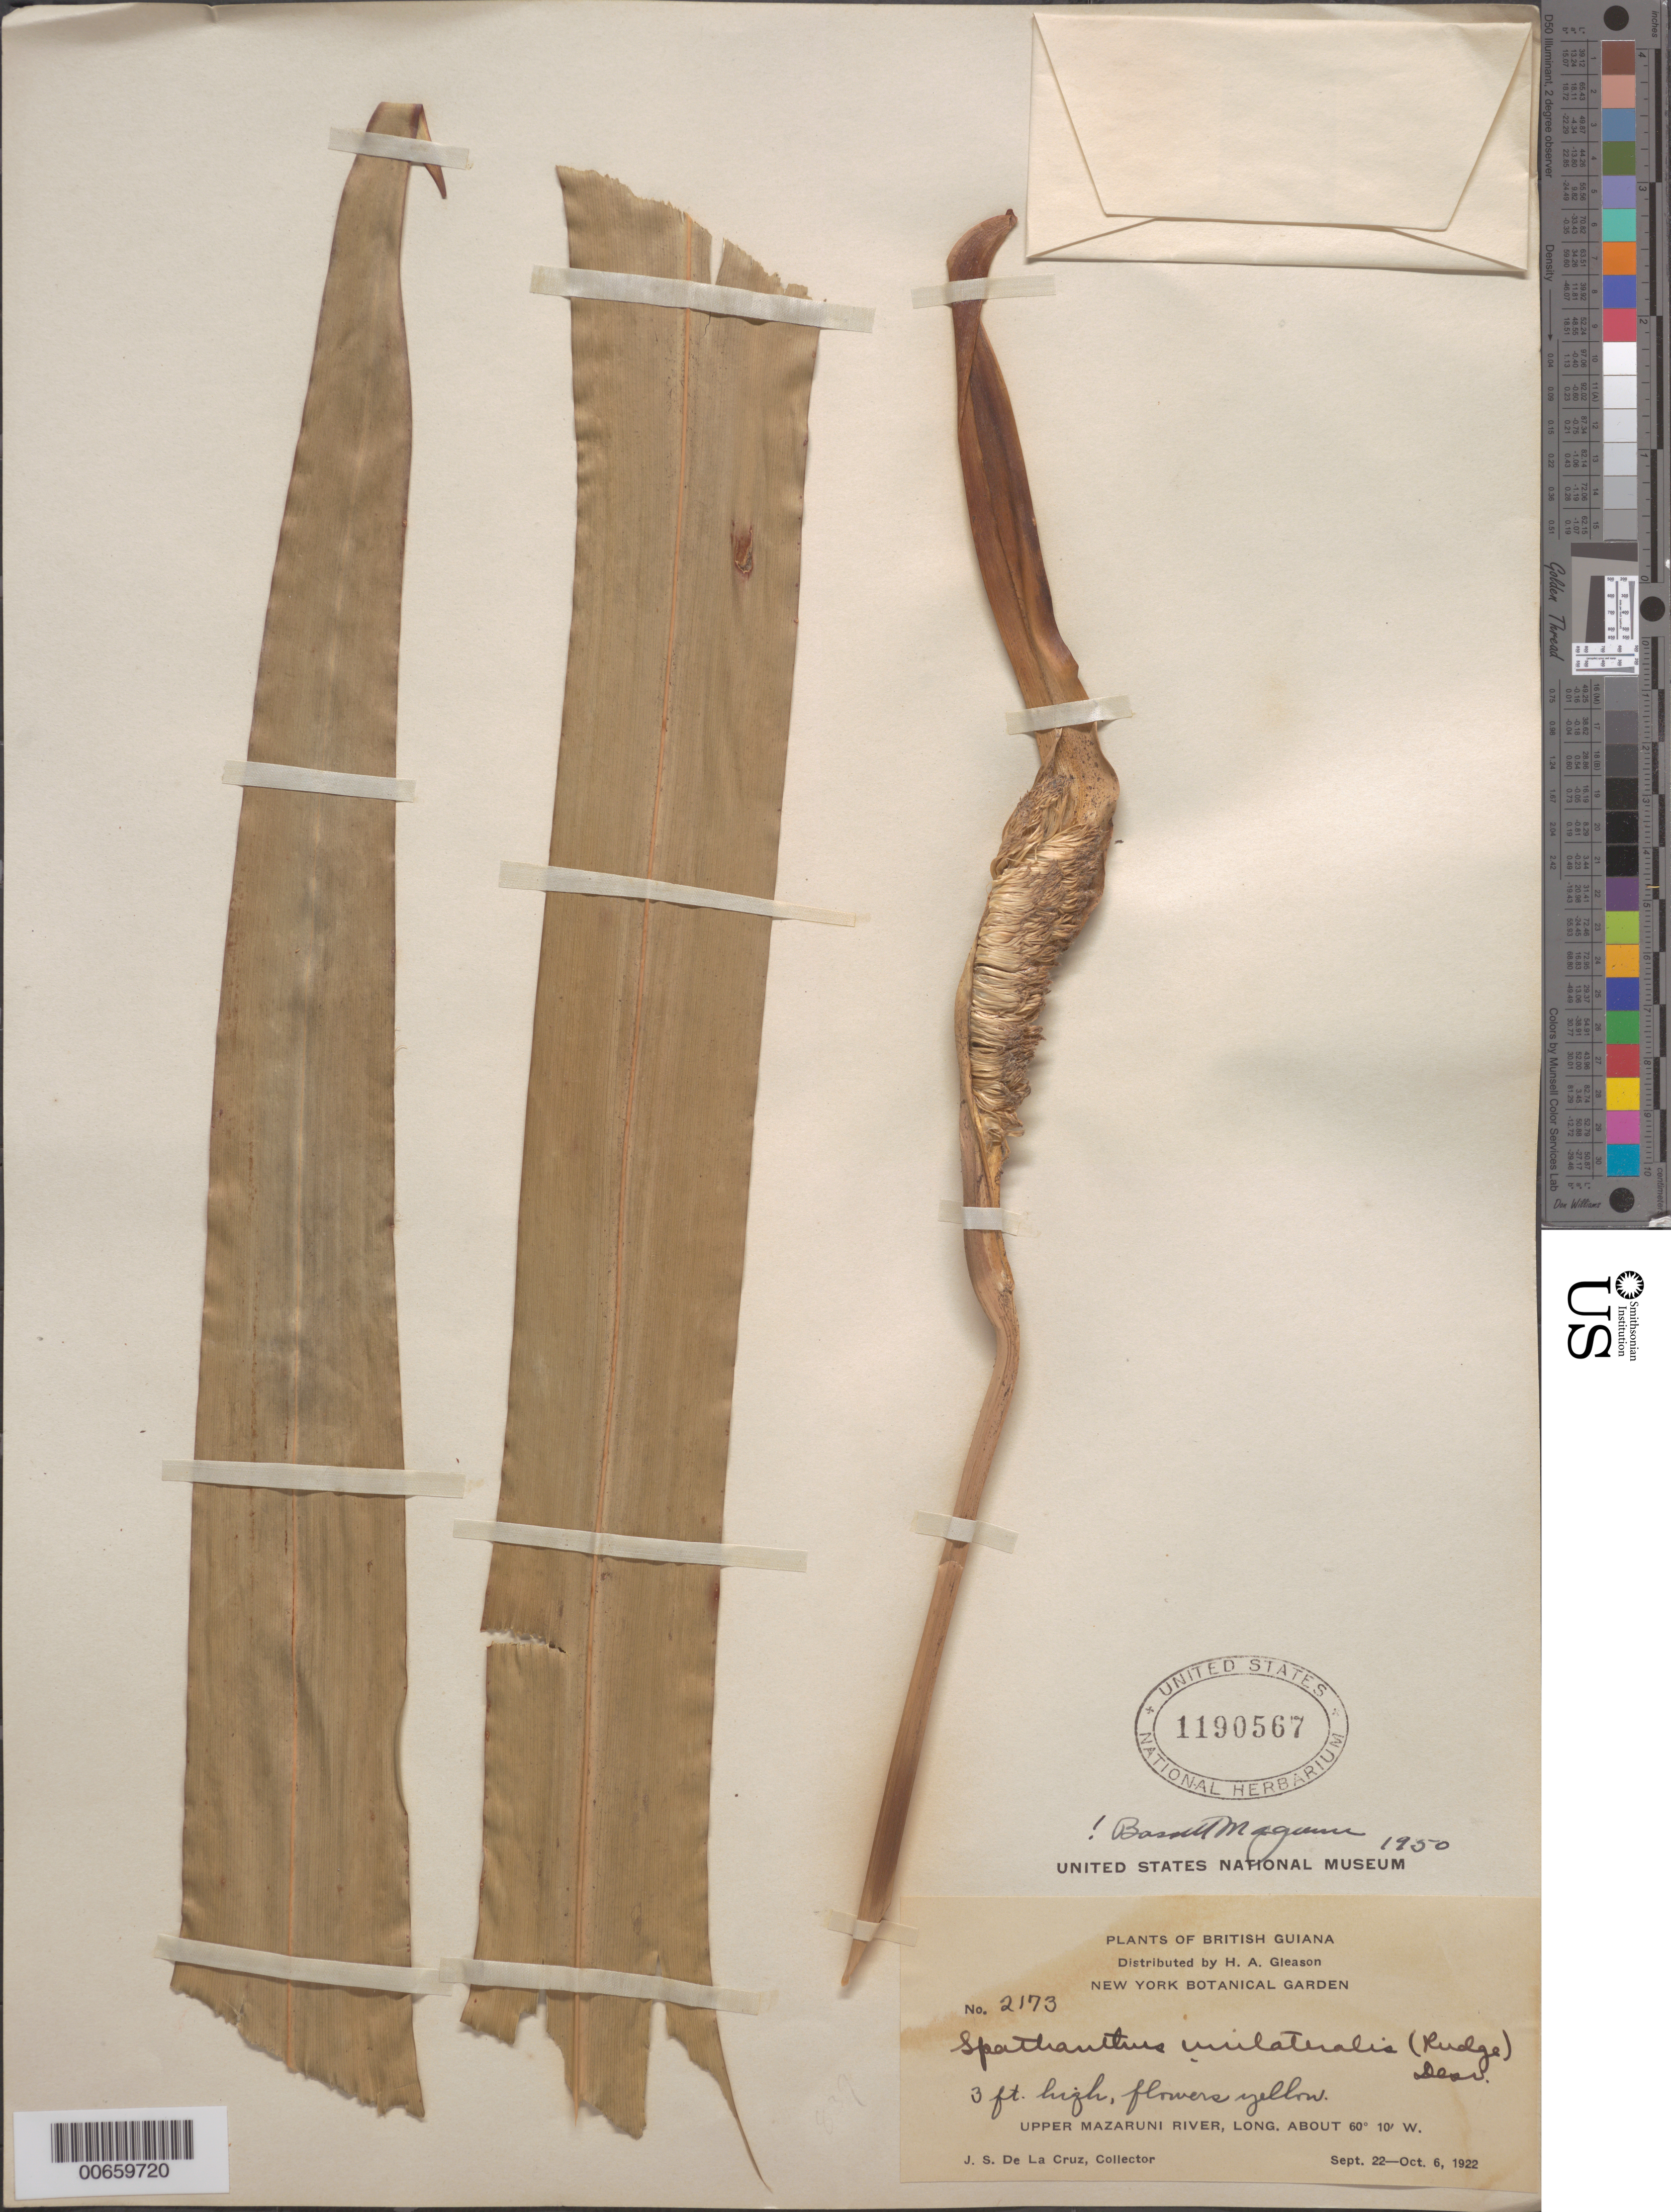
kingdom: Plantae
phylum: Tracheophyta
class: Liliopsida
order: Poales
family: Rapateaceae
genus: Spathanthus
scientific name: Spathanthus unilateralis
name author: (Rudge) Desv.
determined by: Maguire, Bassett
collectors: J. S. de la Cruz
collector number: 2173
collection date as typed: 22-Sep-22 to 6-Oct-22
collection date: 1922-09-22/1922-10-06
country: Guyana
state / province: Cuyuni-Mazaruni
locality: Upper Mazaruni R.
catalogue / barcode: US 1190567